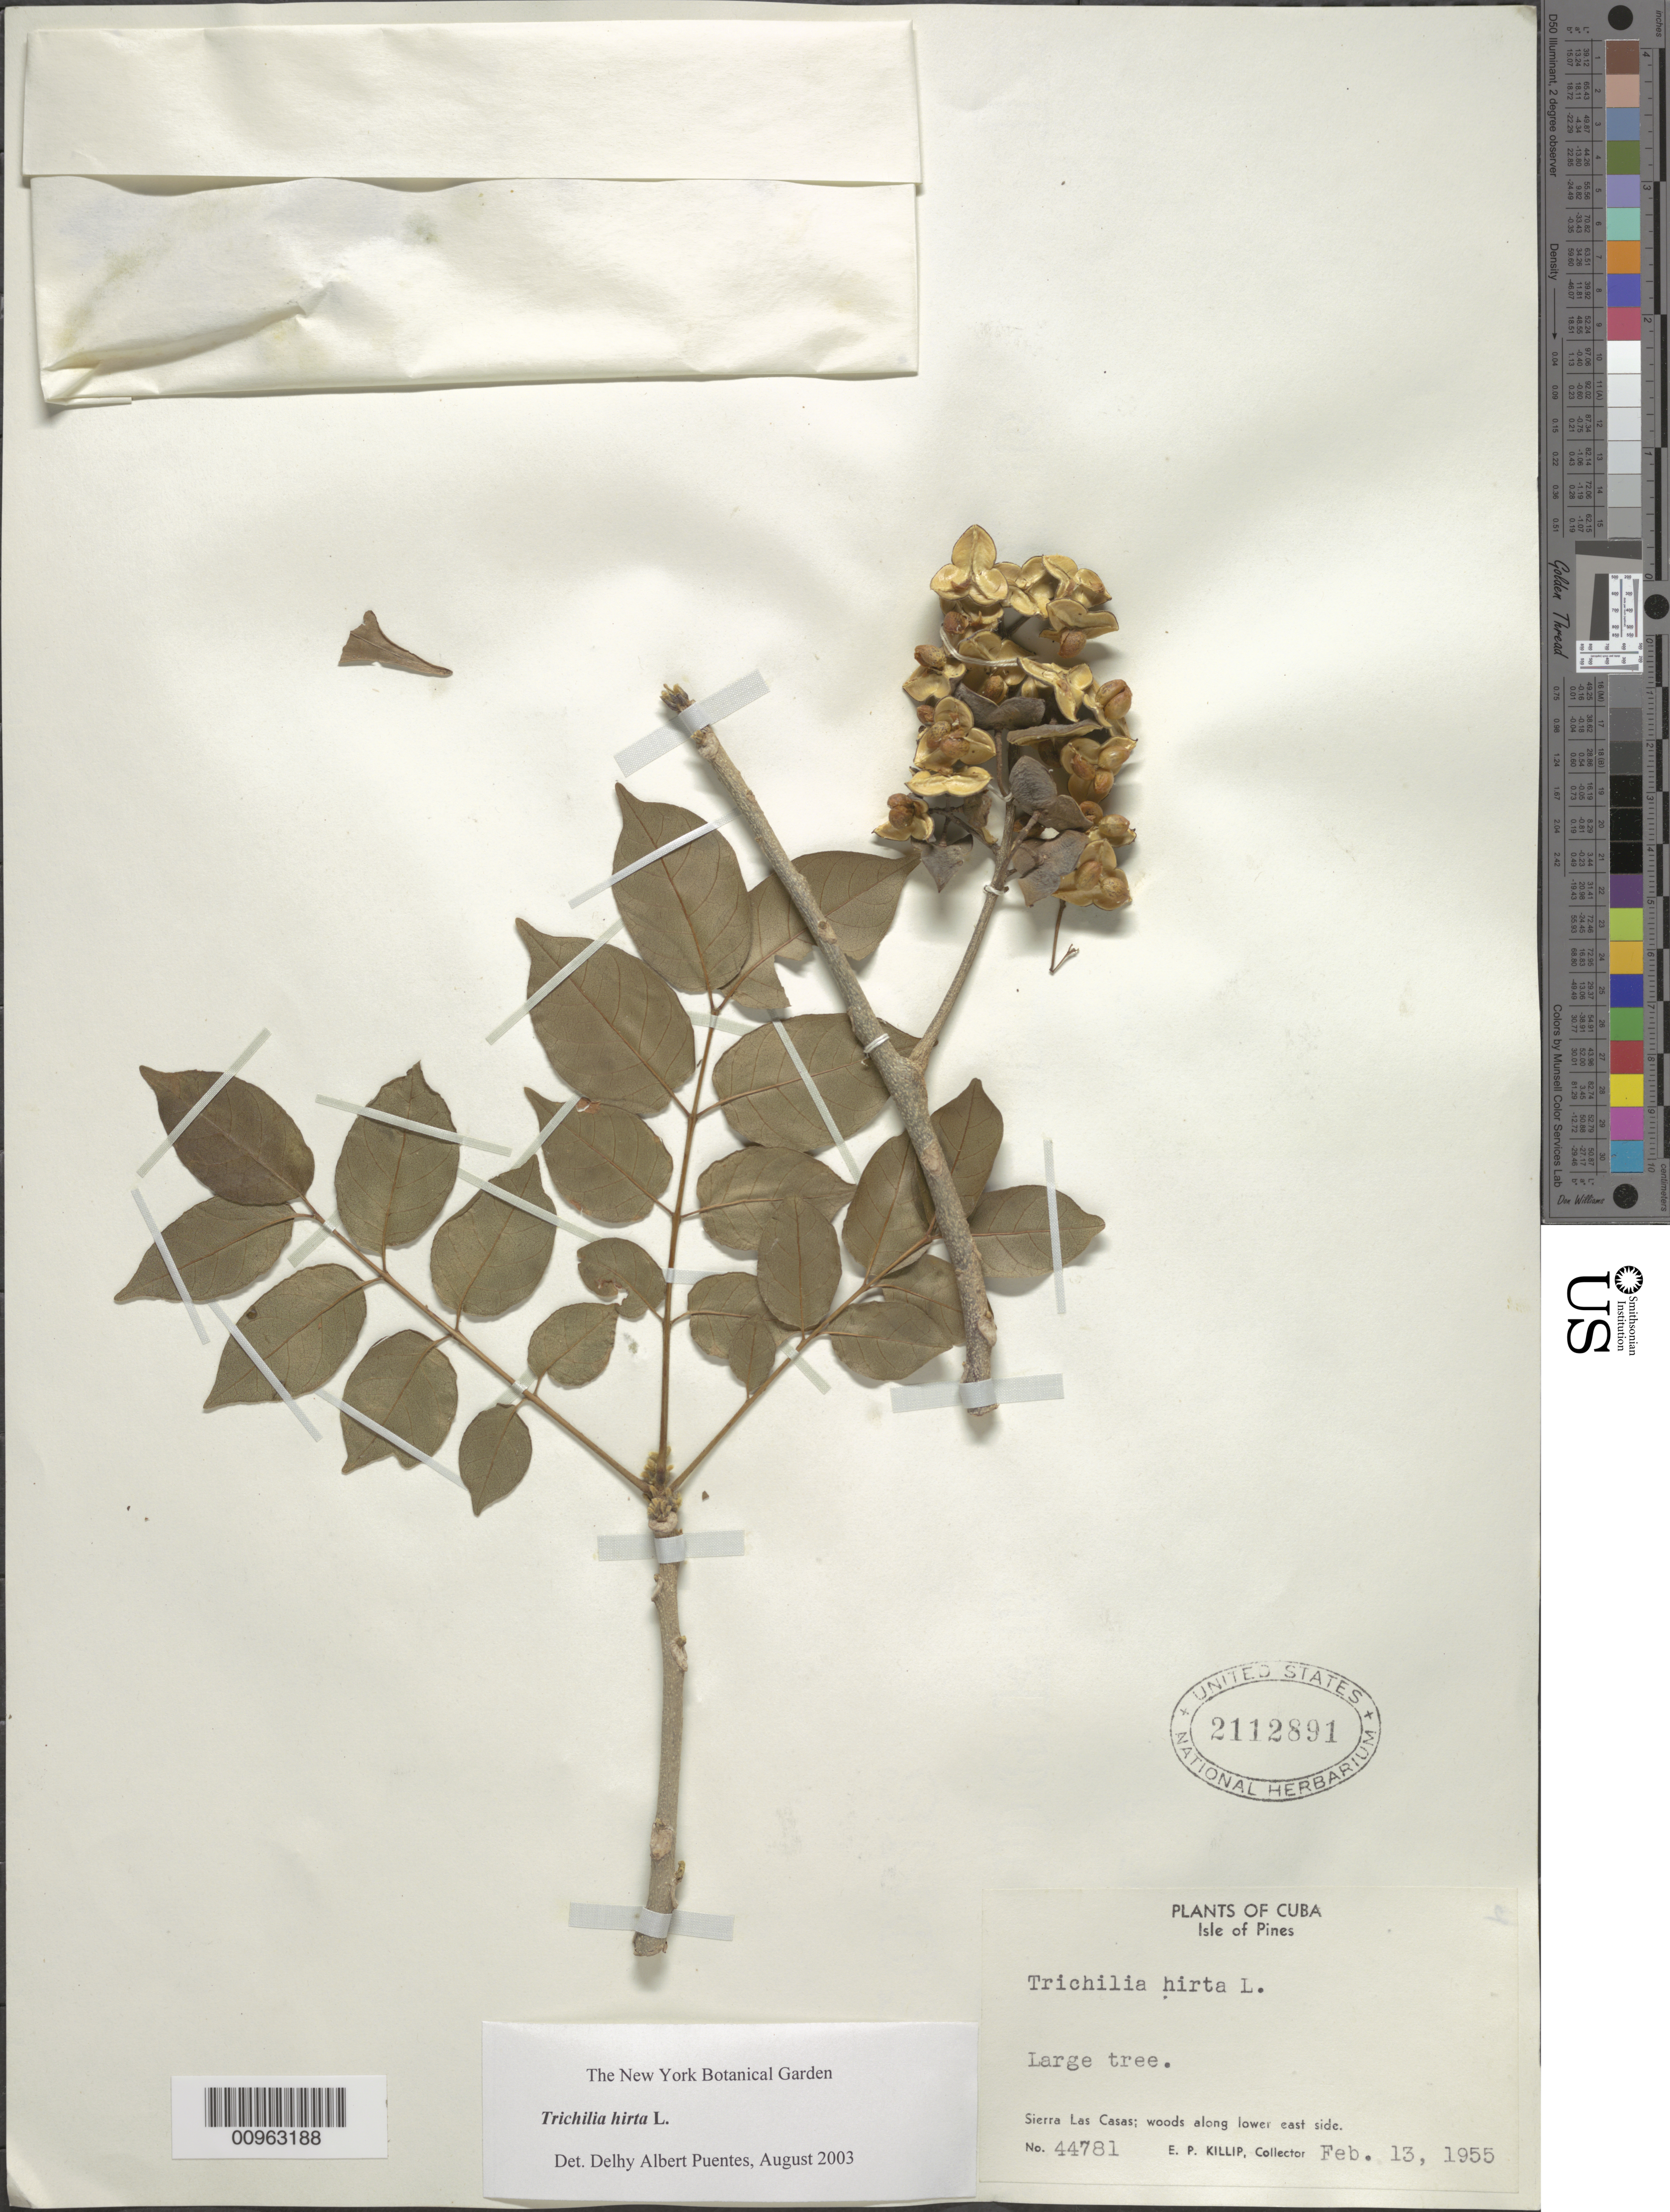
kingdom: Plantae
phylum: Tracheophyta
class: Magnoliopsida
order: Sapindales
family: Meliaceae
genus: Trichilia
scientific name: Trichilia hirta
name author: L.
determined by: Puentes, D. A.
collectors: E. P. Killip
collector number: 44781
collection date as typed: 13 Feb 1955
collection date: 1955-02-13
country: Cuba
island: Isla de la Juventud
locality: Sierra Las Casas, along lower east side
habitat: Woods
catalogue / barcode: US 2112891